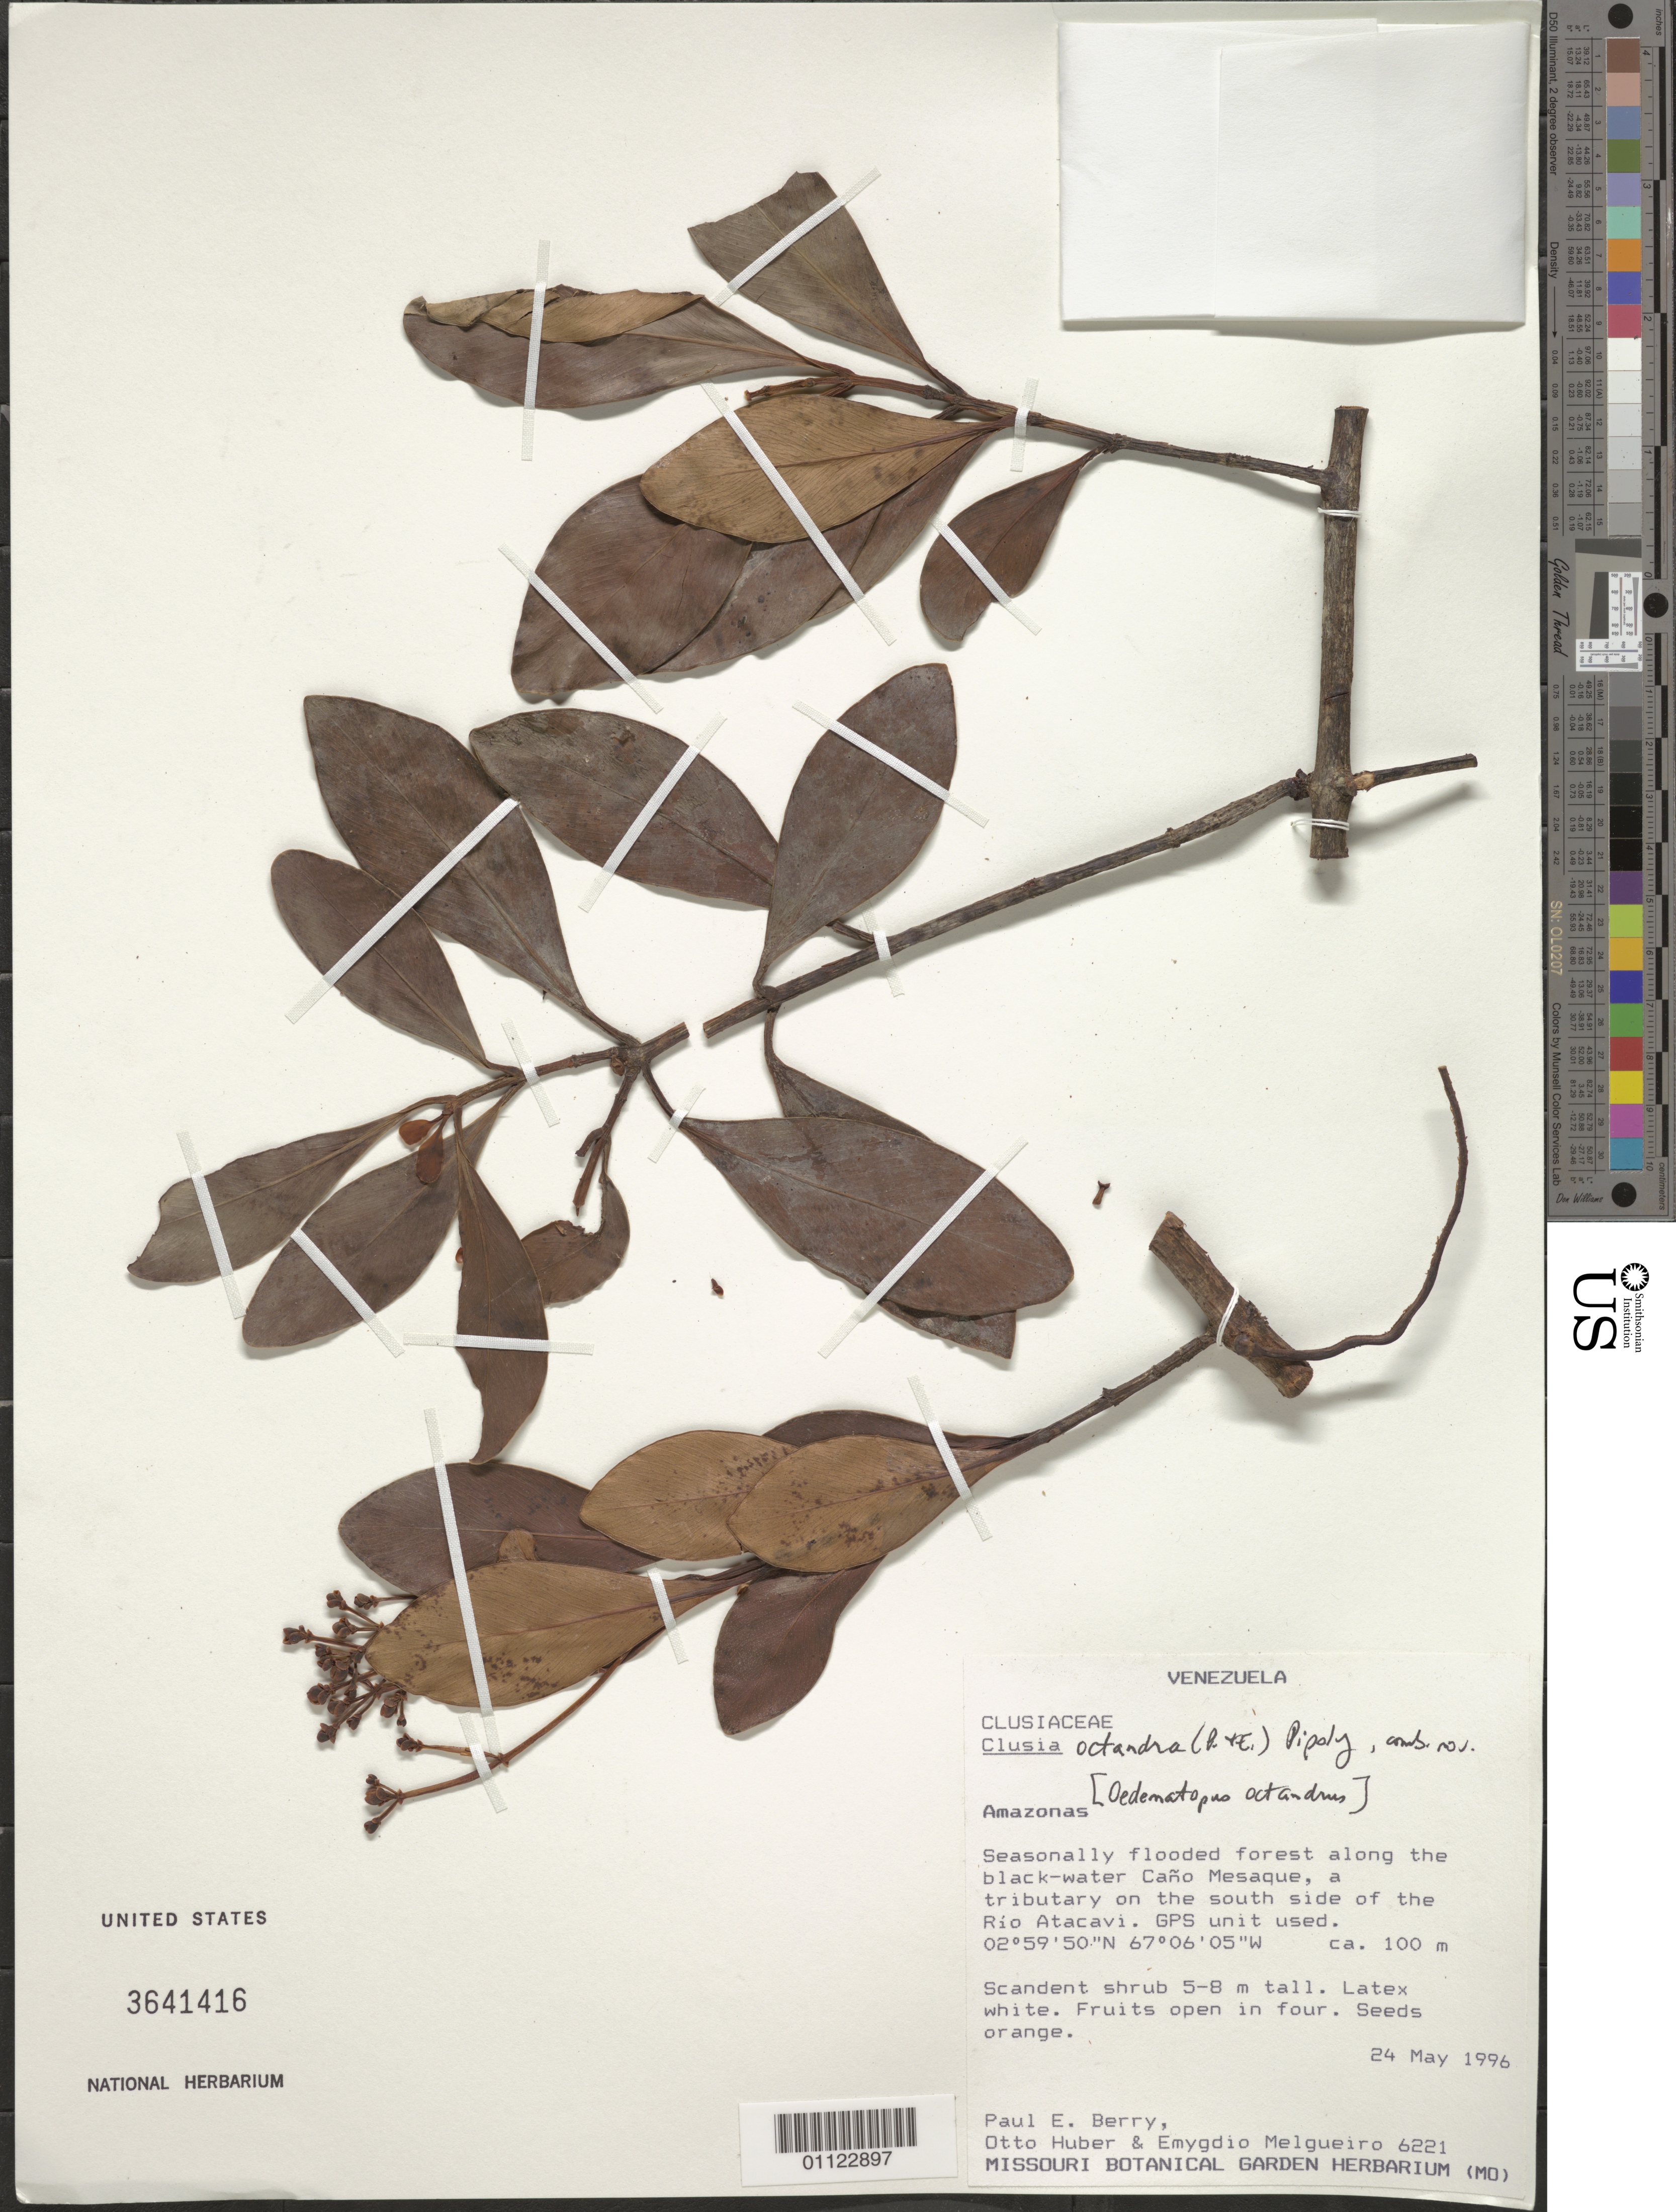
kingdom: Plantae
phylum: Tracheophyta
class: Magnoliopsida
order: Malpighiales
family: Clusiaceae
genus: Clusia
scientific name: Clusia octandra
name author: (Poepp.) Pipoly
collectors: P. E. Berry, O. Huber & E. Melgueiro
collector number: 6221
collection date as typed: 24-May-96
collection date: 1996-05-24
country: Venezuela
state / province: Amazonas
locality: Caño Mesaque, a black-water tributary on the south side of the Río Atacavi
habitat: Seasonally flooded forest along the black-water cano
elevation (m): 100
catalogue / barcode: US 3641416